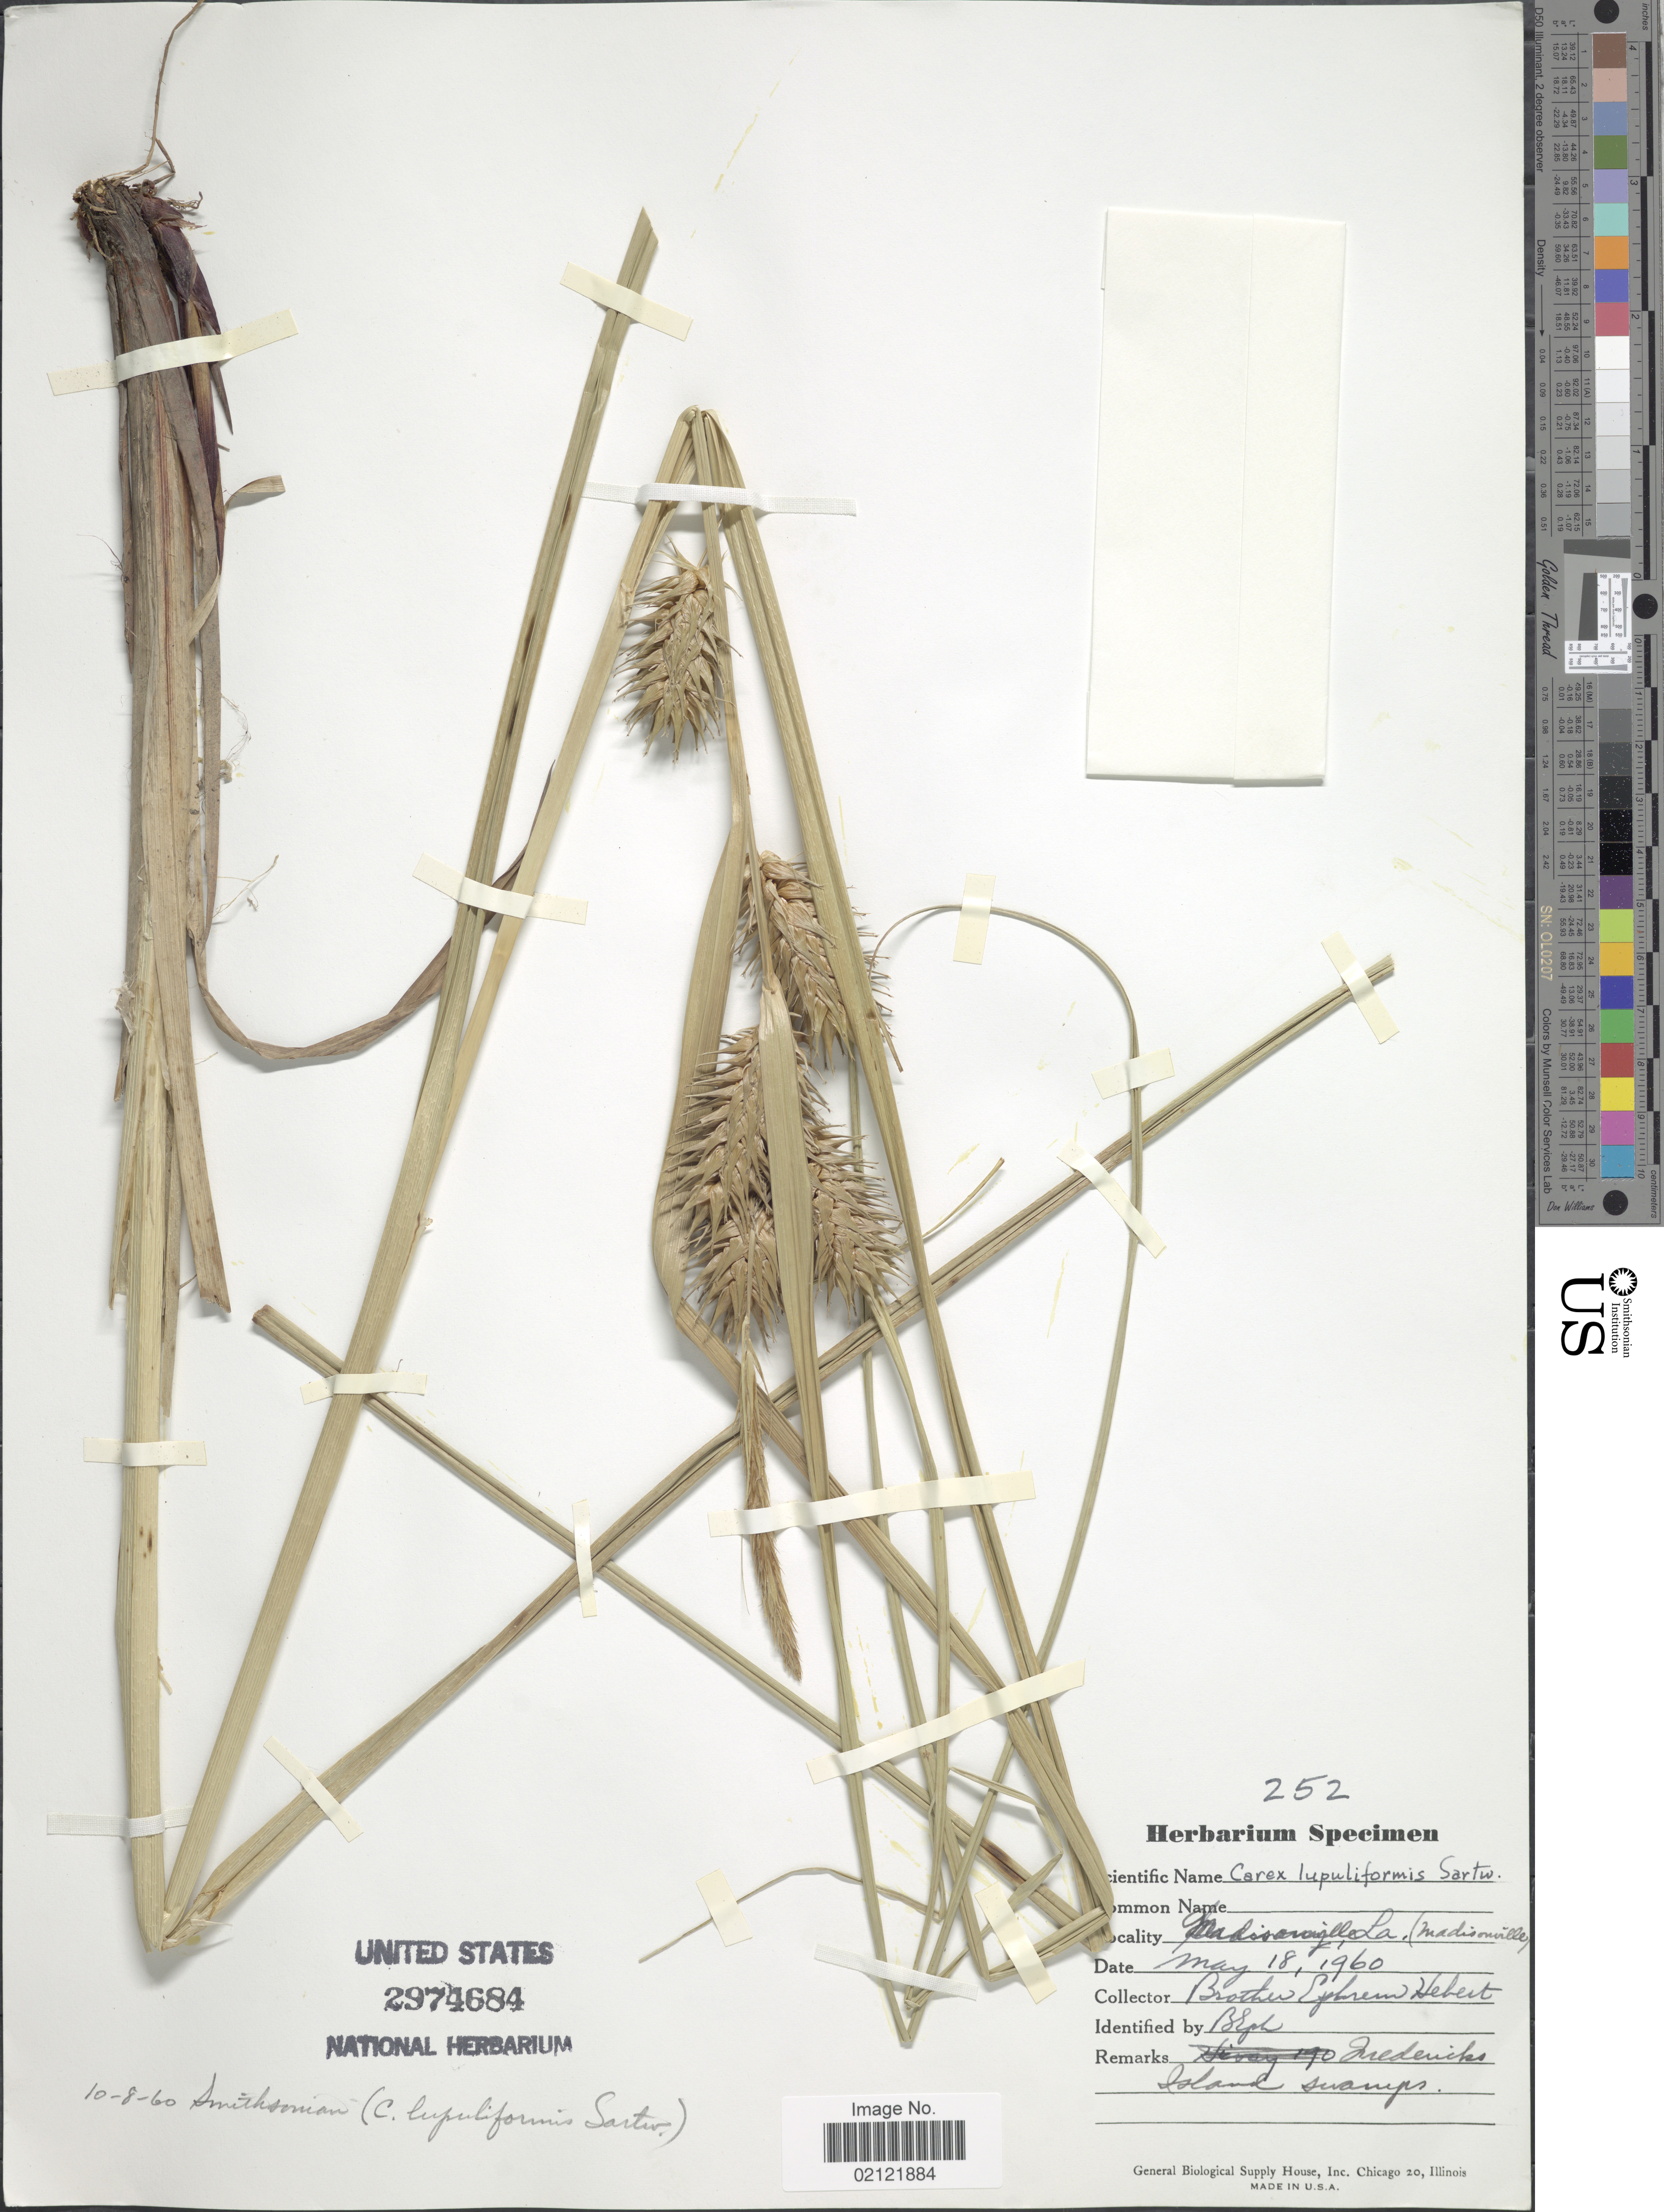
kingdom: Plantae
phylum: Tracheophyta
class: Liliopsida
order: Poales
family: Cyperaceae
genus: Carex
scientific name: Carex lupulina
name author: Muhl. ex Willd.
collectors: E. Hebert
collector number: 252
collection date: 1960-05-18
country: United States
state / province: Louisiana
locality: La, (Madisonville). Fredericks Island swamps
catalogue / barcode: US 2974684